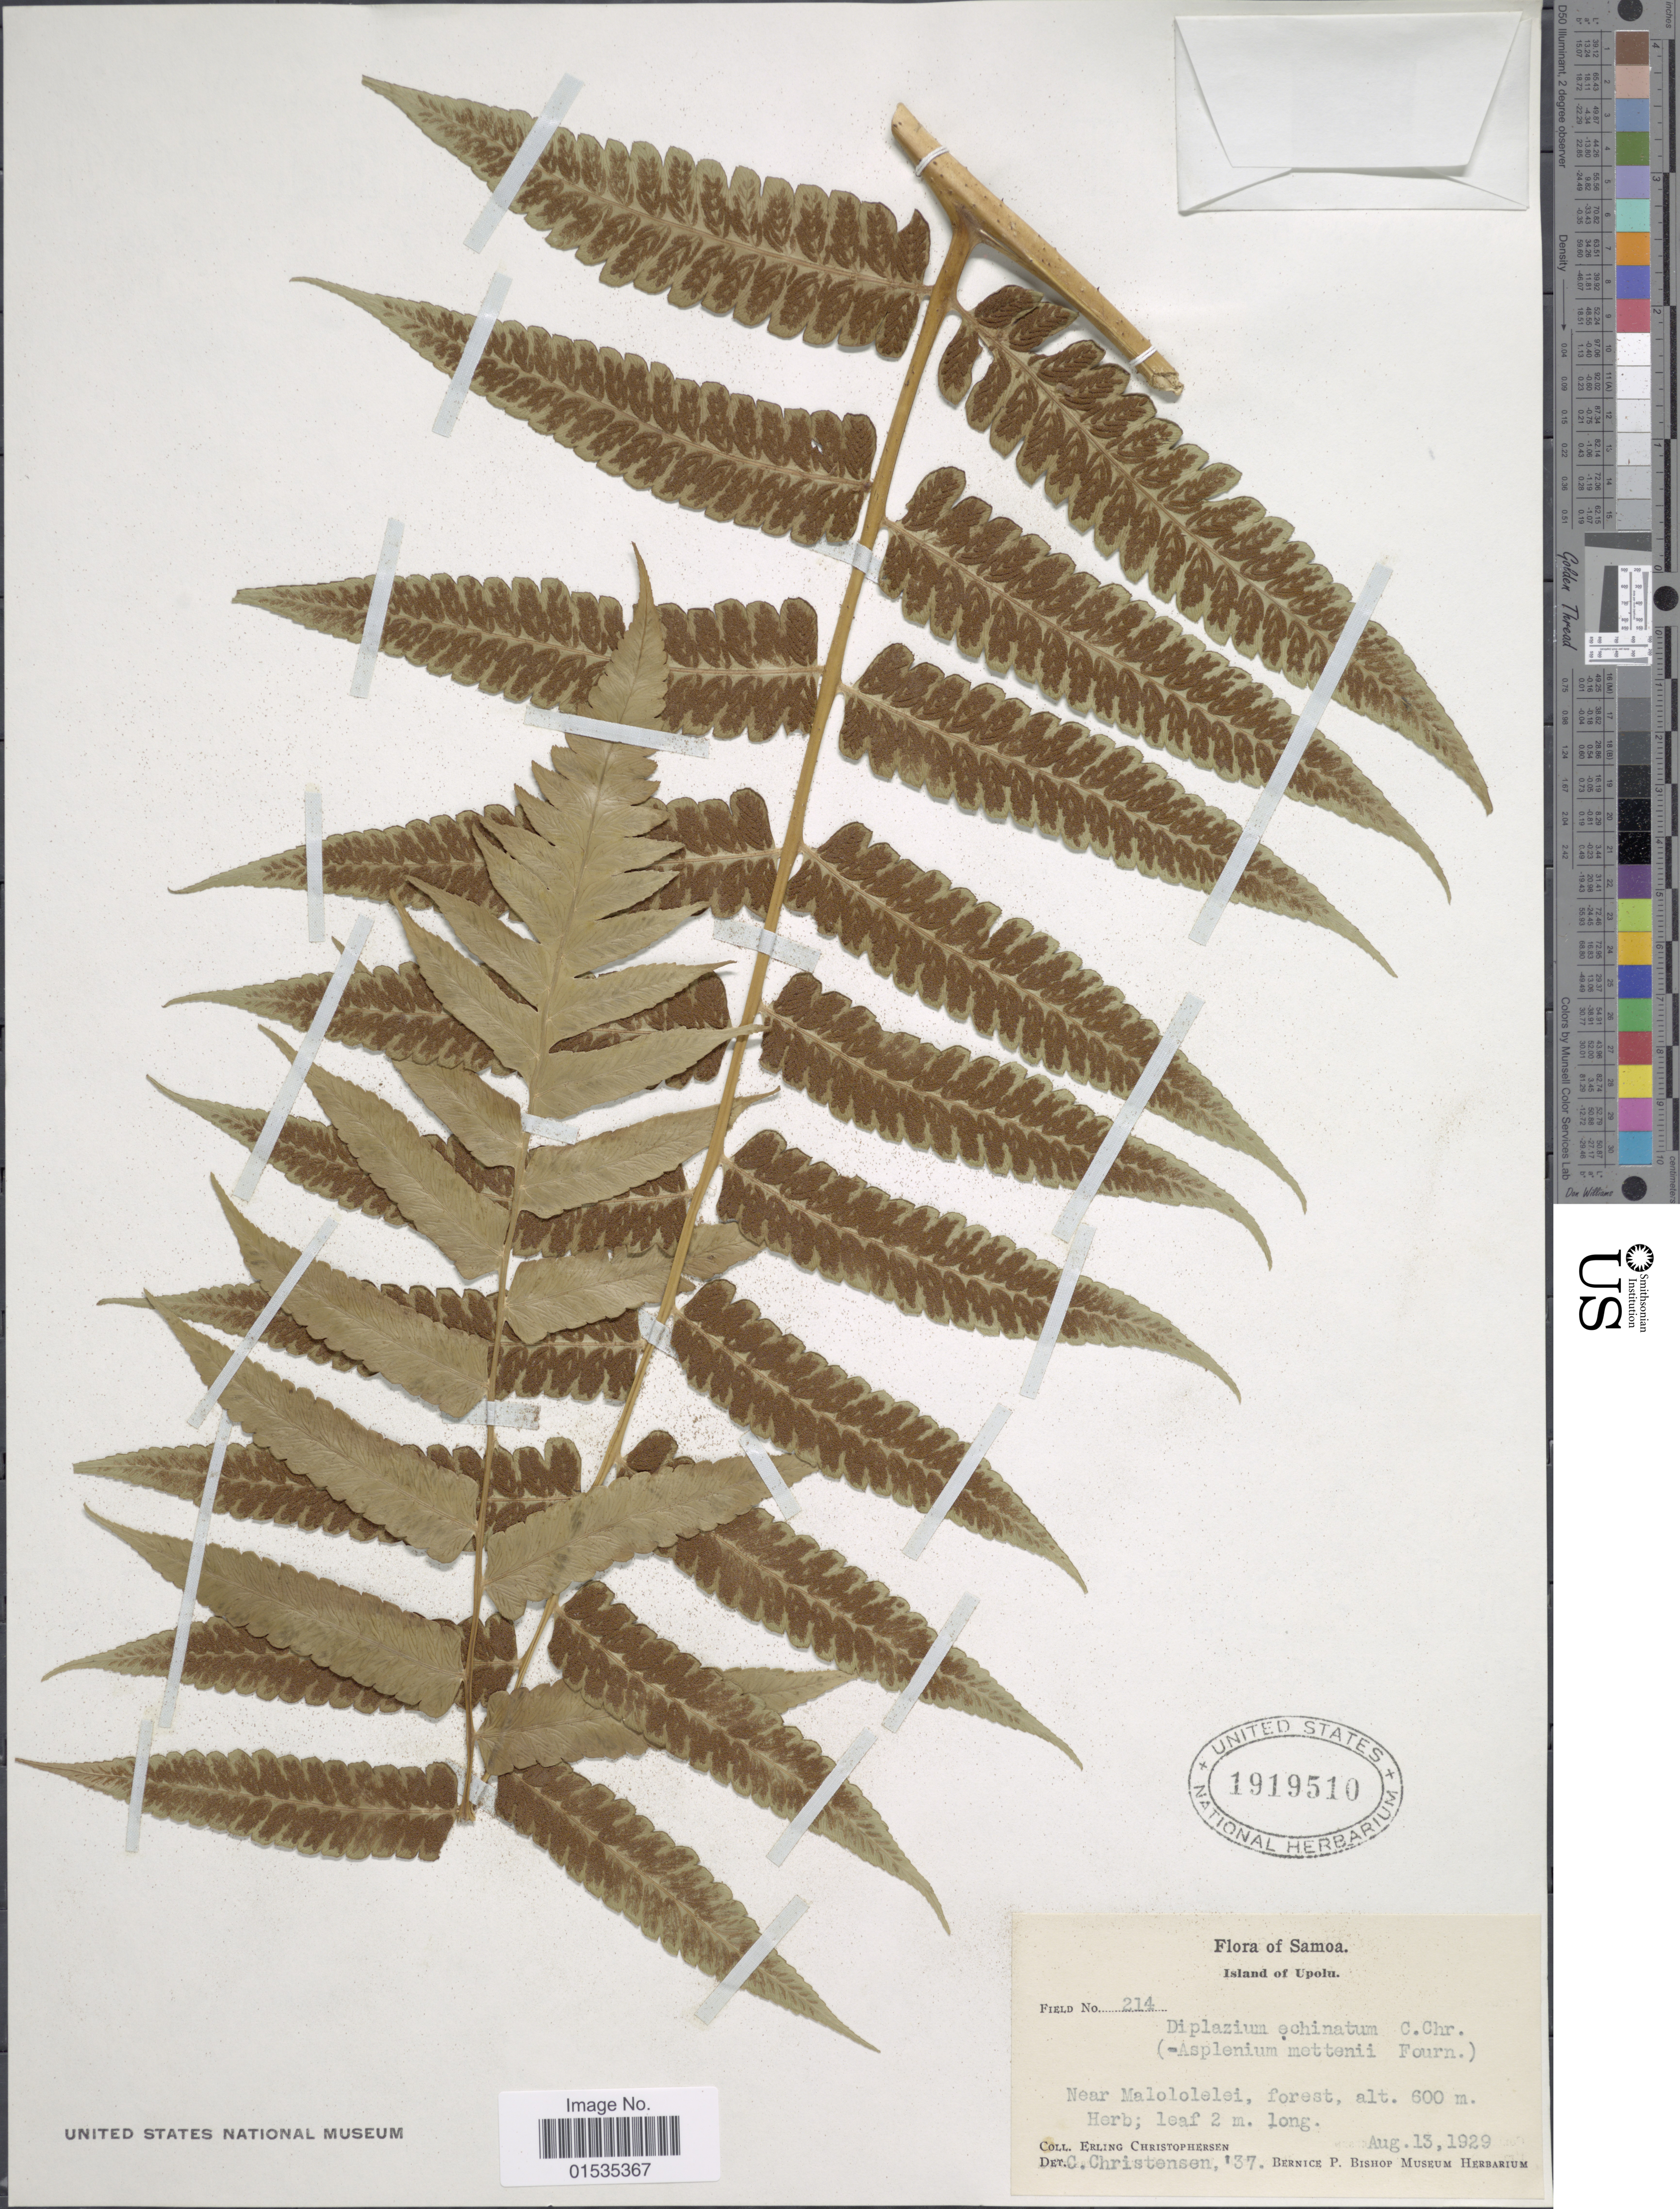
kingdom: Plantae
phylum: Tracheophyta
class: Polypodiopsida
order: Polypodiales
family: Athyriaceae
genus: Diplazium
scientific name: Diplazium echinatum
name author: C. Chr.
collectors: E. Christophersen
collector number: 214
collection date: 1929-08-13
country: Samoa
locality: Upolu, Near Malololelei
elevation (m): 600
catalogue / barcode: US 1919510